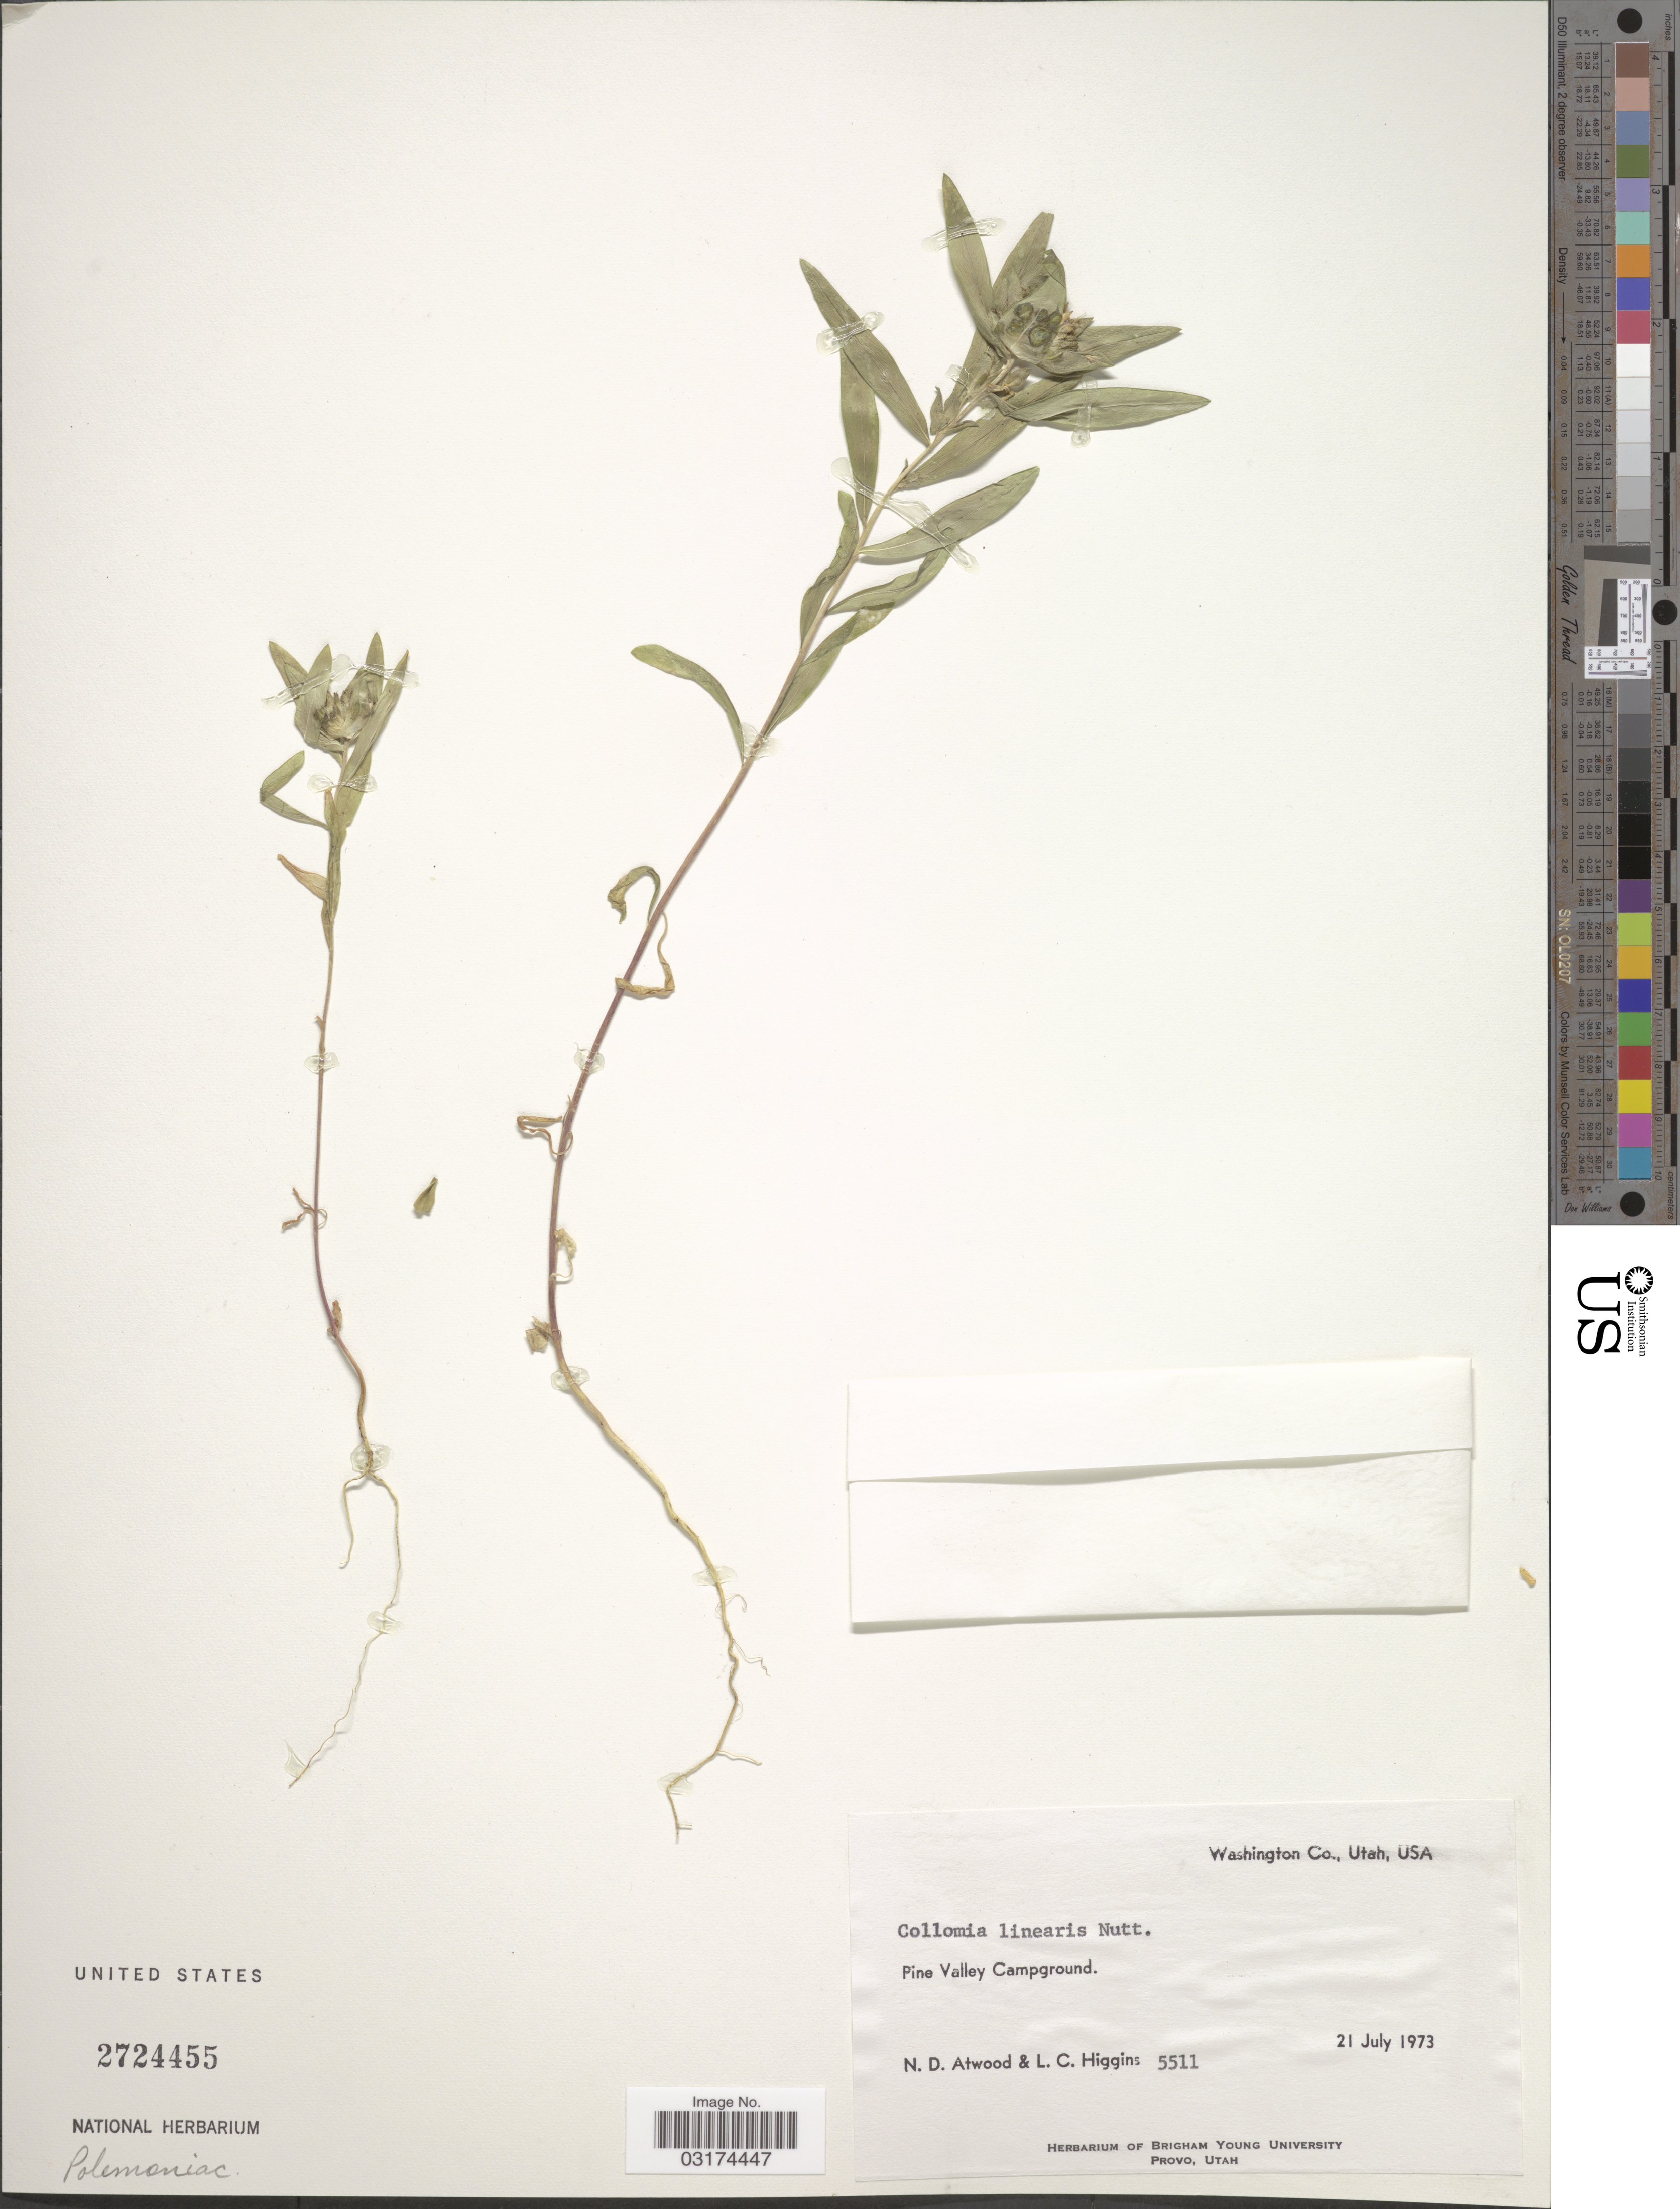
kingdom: Plantae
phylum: Tracheophyta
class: Magnoliopsida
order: Ericales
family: Polemoniaceae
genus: Collomia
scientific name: Collomia linearis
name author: Nutt.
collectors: N. Atwood & L. Higgins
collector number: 5511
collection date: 1973-07-21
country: United States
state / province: Utah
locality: Washington Co. Pine Valley Campground.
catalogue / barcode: US 2724455